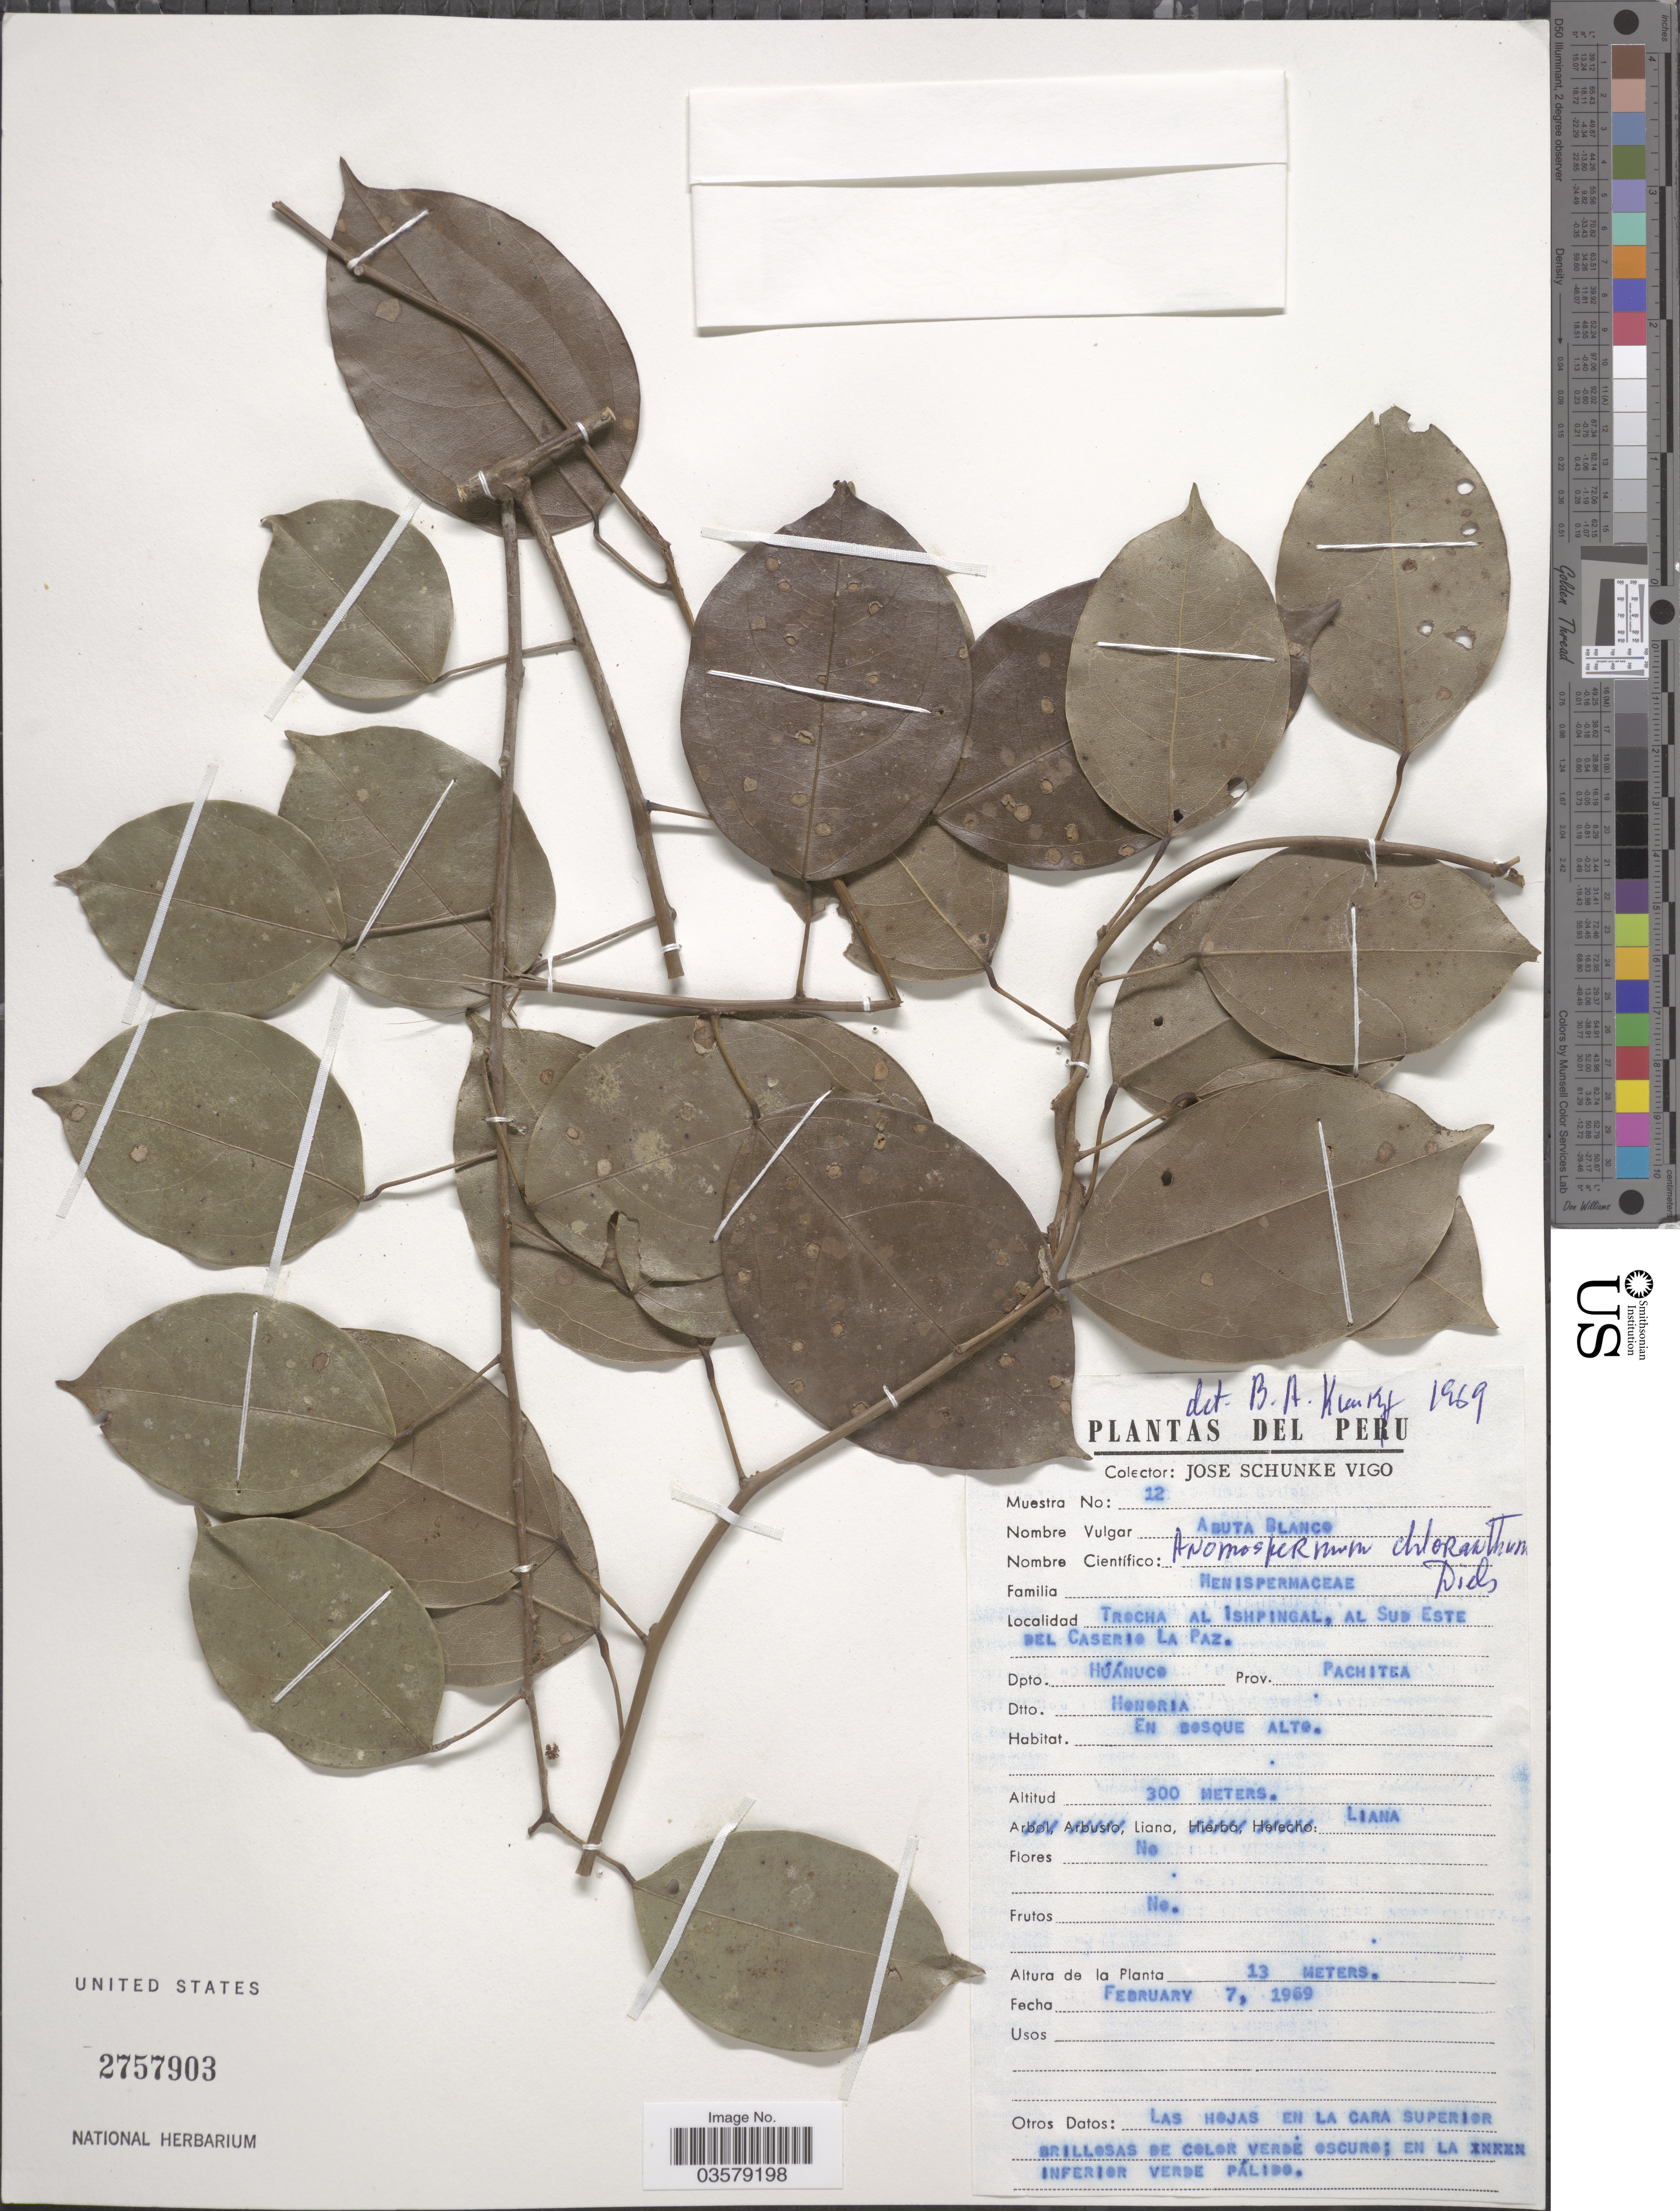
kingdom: Plantae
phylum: Tracheophyta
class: Magnoliopsida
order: Ranunculales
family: Menispermaceae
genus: Anomospermum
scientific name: Anomospermum chloranthum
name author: Diels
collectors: J. Schunke Vigo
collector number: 12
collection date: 1969-02-07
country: Peru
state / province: Huánuco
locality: Trocha al Ishpingal, al Sud Este del Caserio La Paz. Dpto. Huánuco, Prov. Pachitea. Dtto. Honoria.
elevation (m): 300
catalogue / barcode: US 2757903